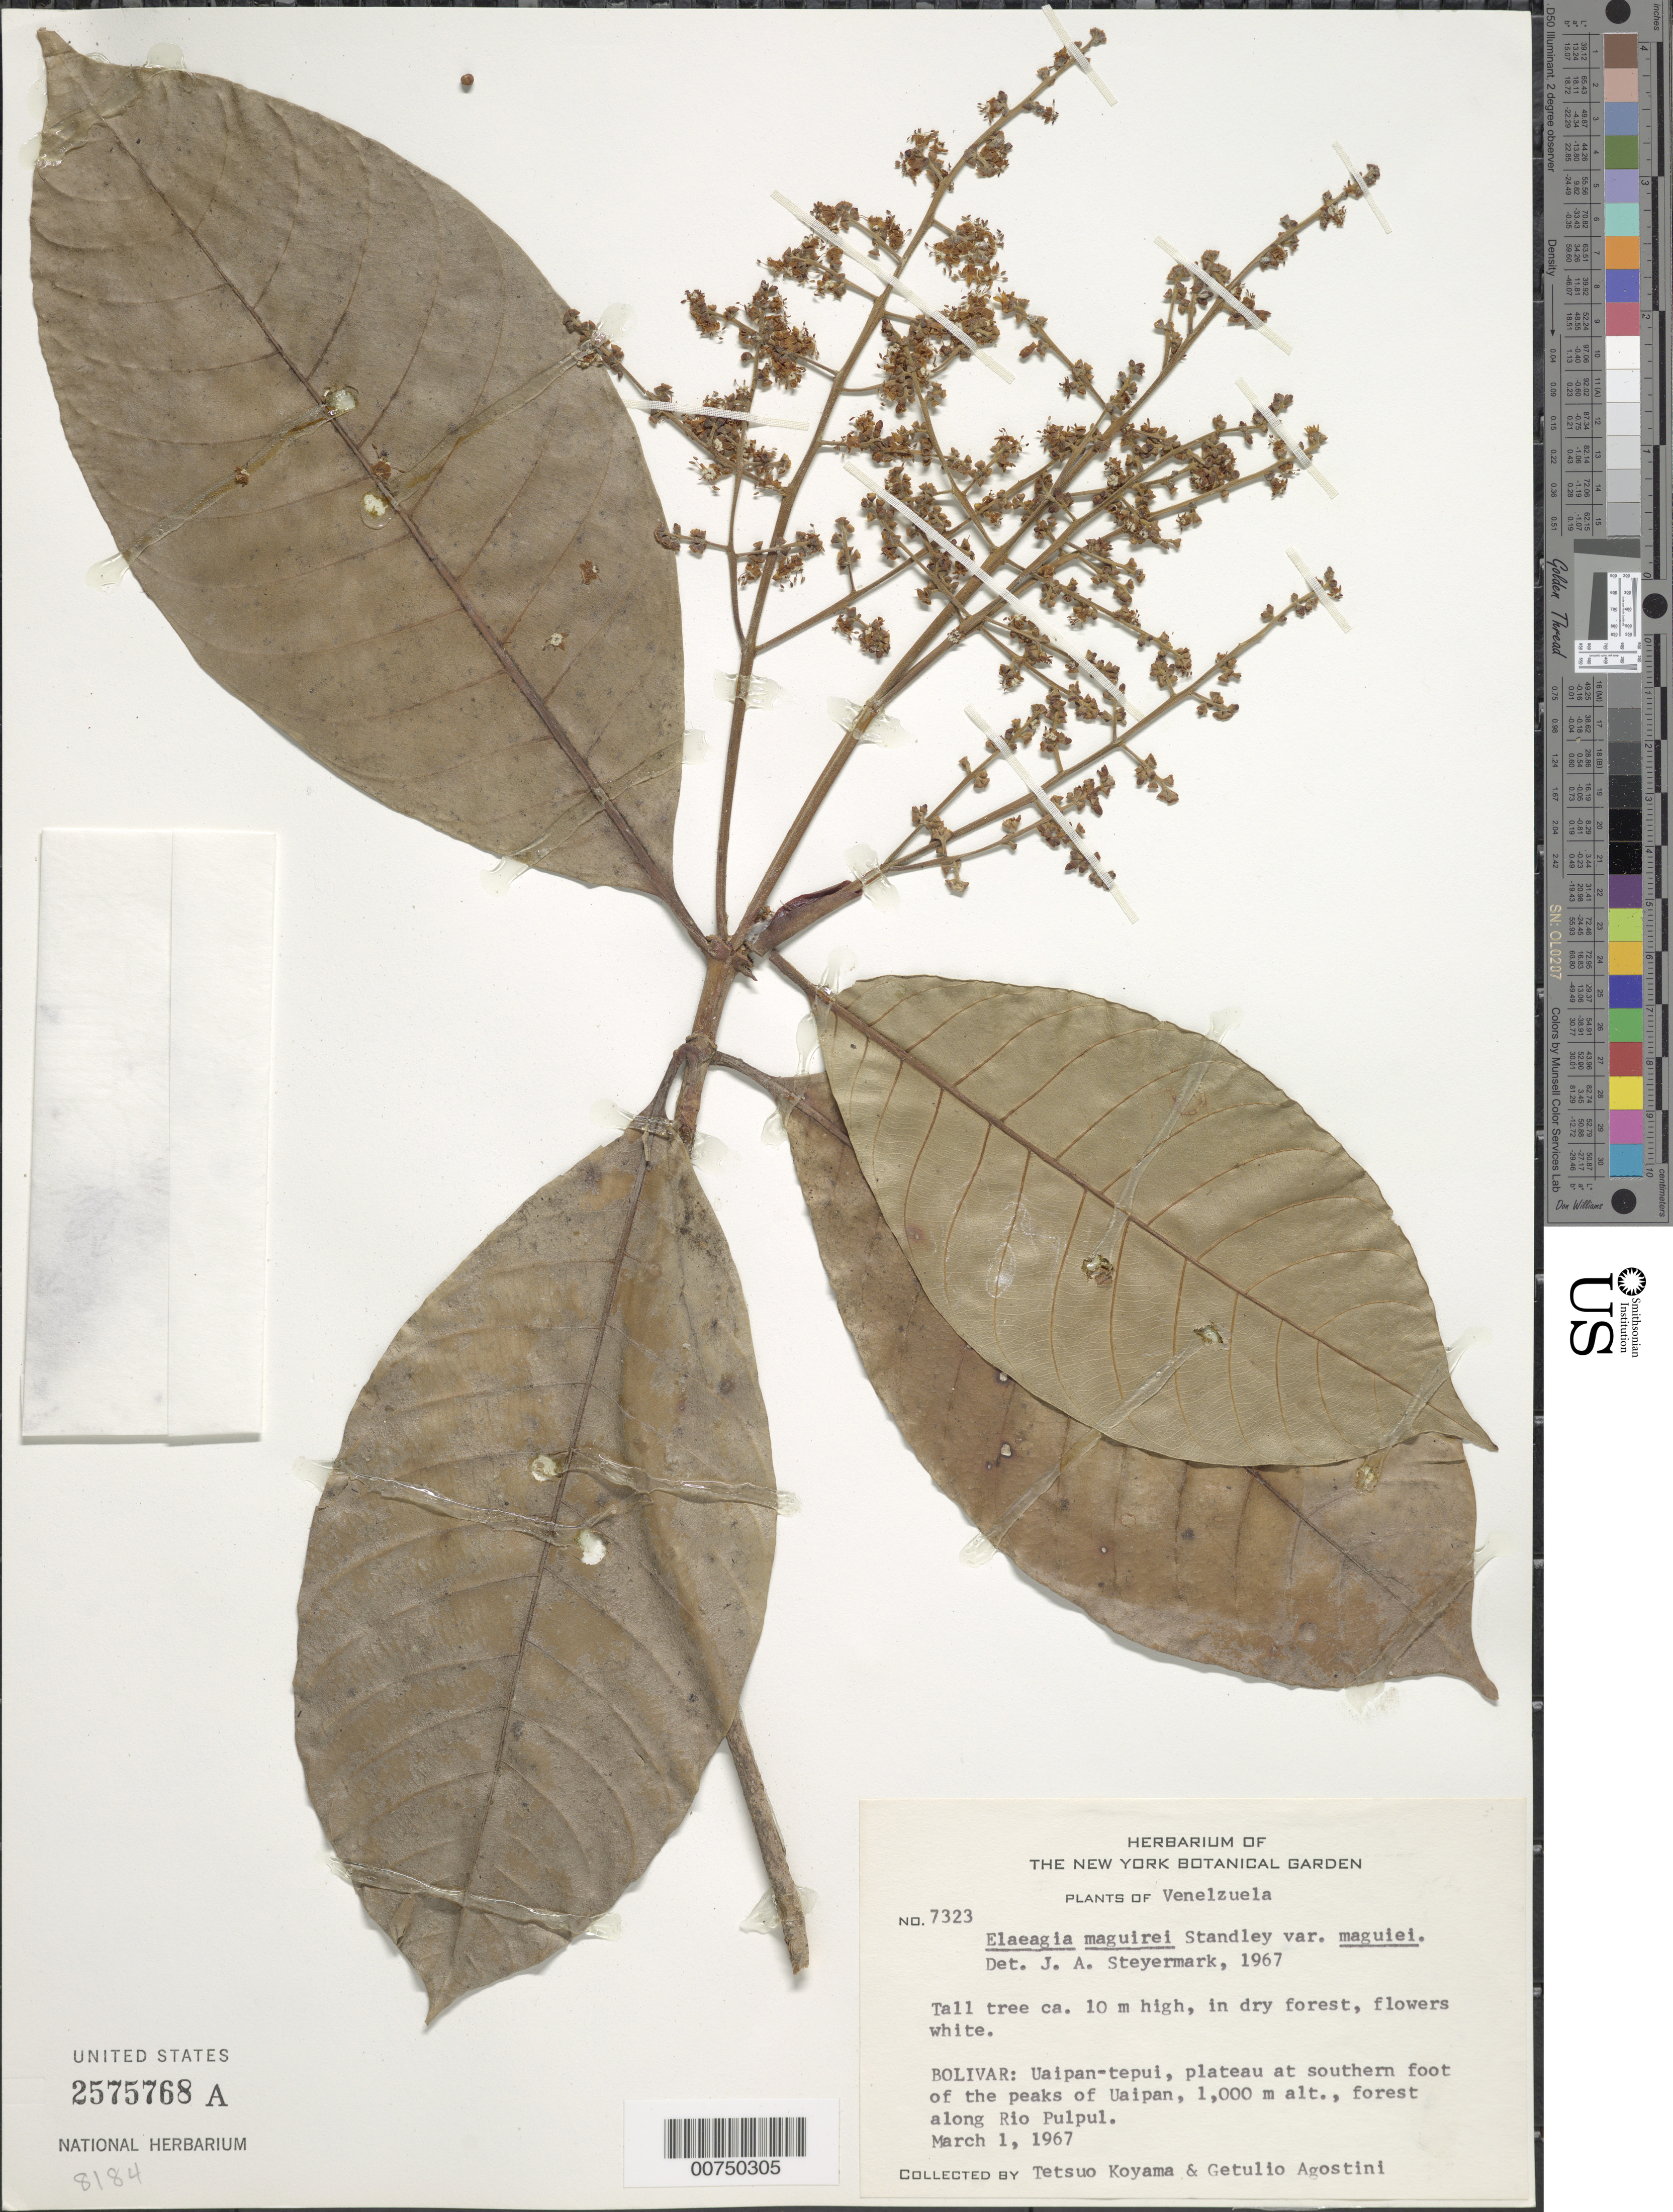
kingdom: Plantae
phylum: Tracheophyta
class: Magnoliopsida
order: Gentianales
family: Rubiaceae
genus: Elaeagia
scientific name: Elaeagia maguirei var. maguirei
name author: Standl.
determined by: Steyermark, Julian A., (VEN)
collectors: T. Koyama & G. Agostini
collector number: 7323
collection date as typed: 1-Mar-67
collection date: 1967-03-01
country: Venezuela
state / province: Bolívar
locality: Uaipan-tepuí, plateau at S foot of the peaks of Uaipan, along Río Pulpul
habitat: Dry forest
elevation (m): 1000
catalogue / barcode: US 2575768A